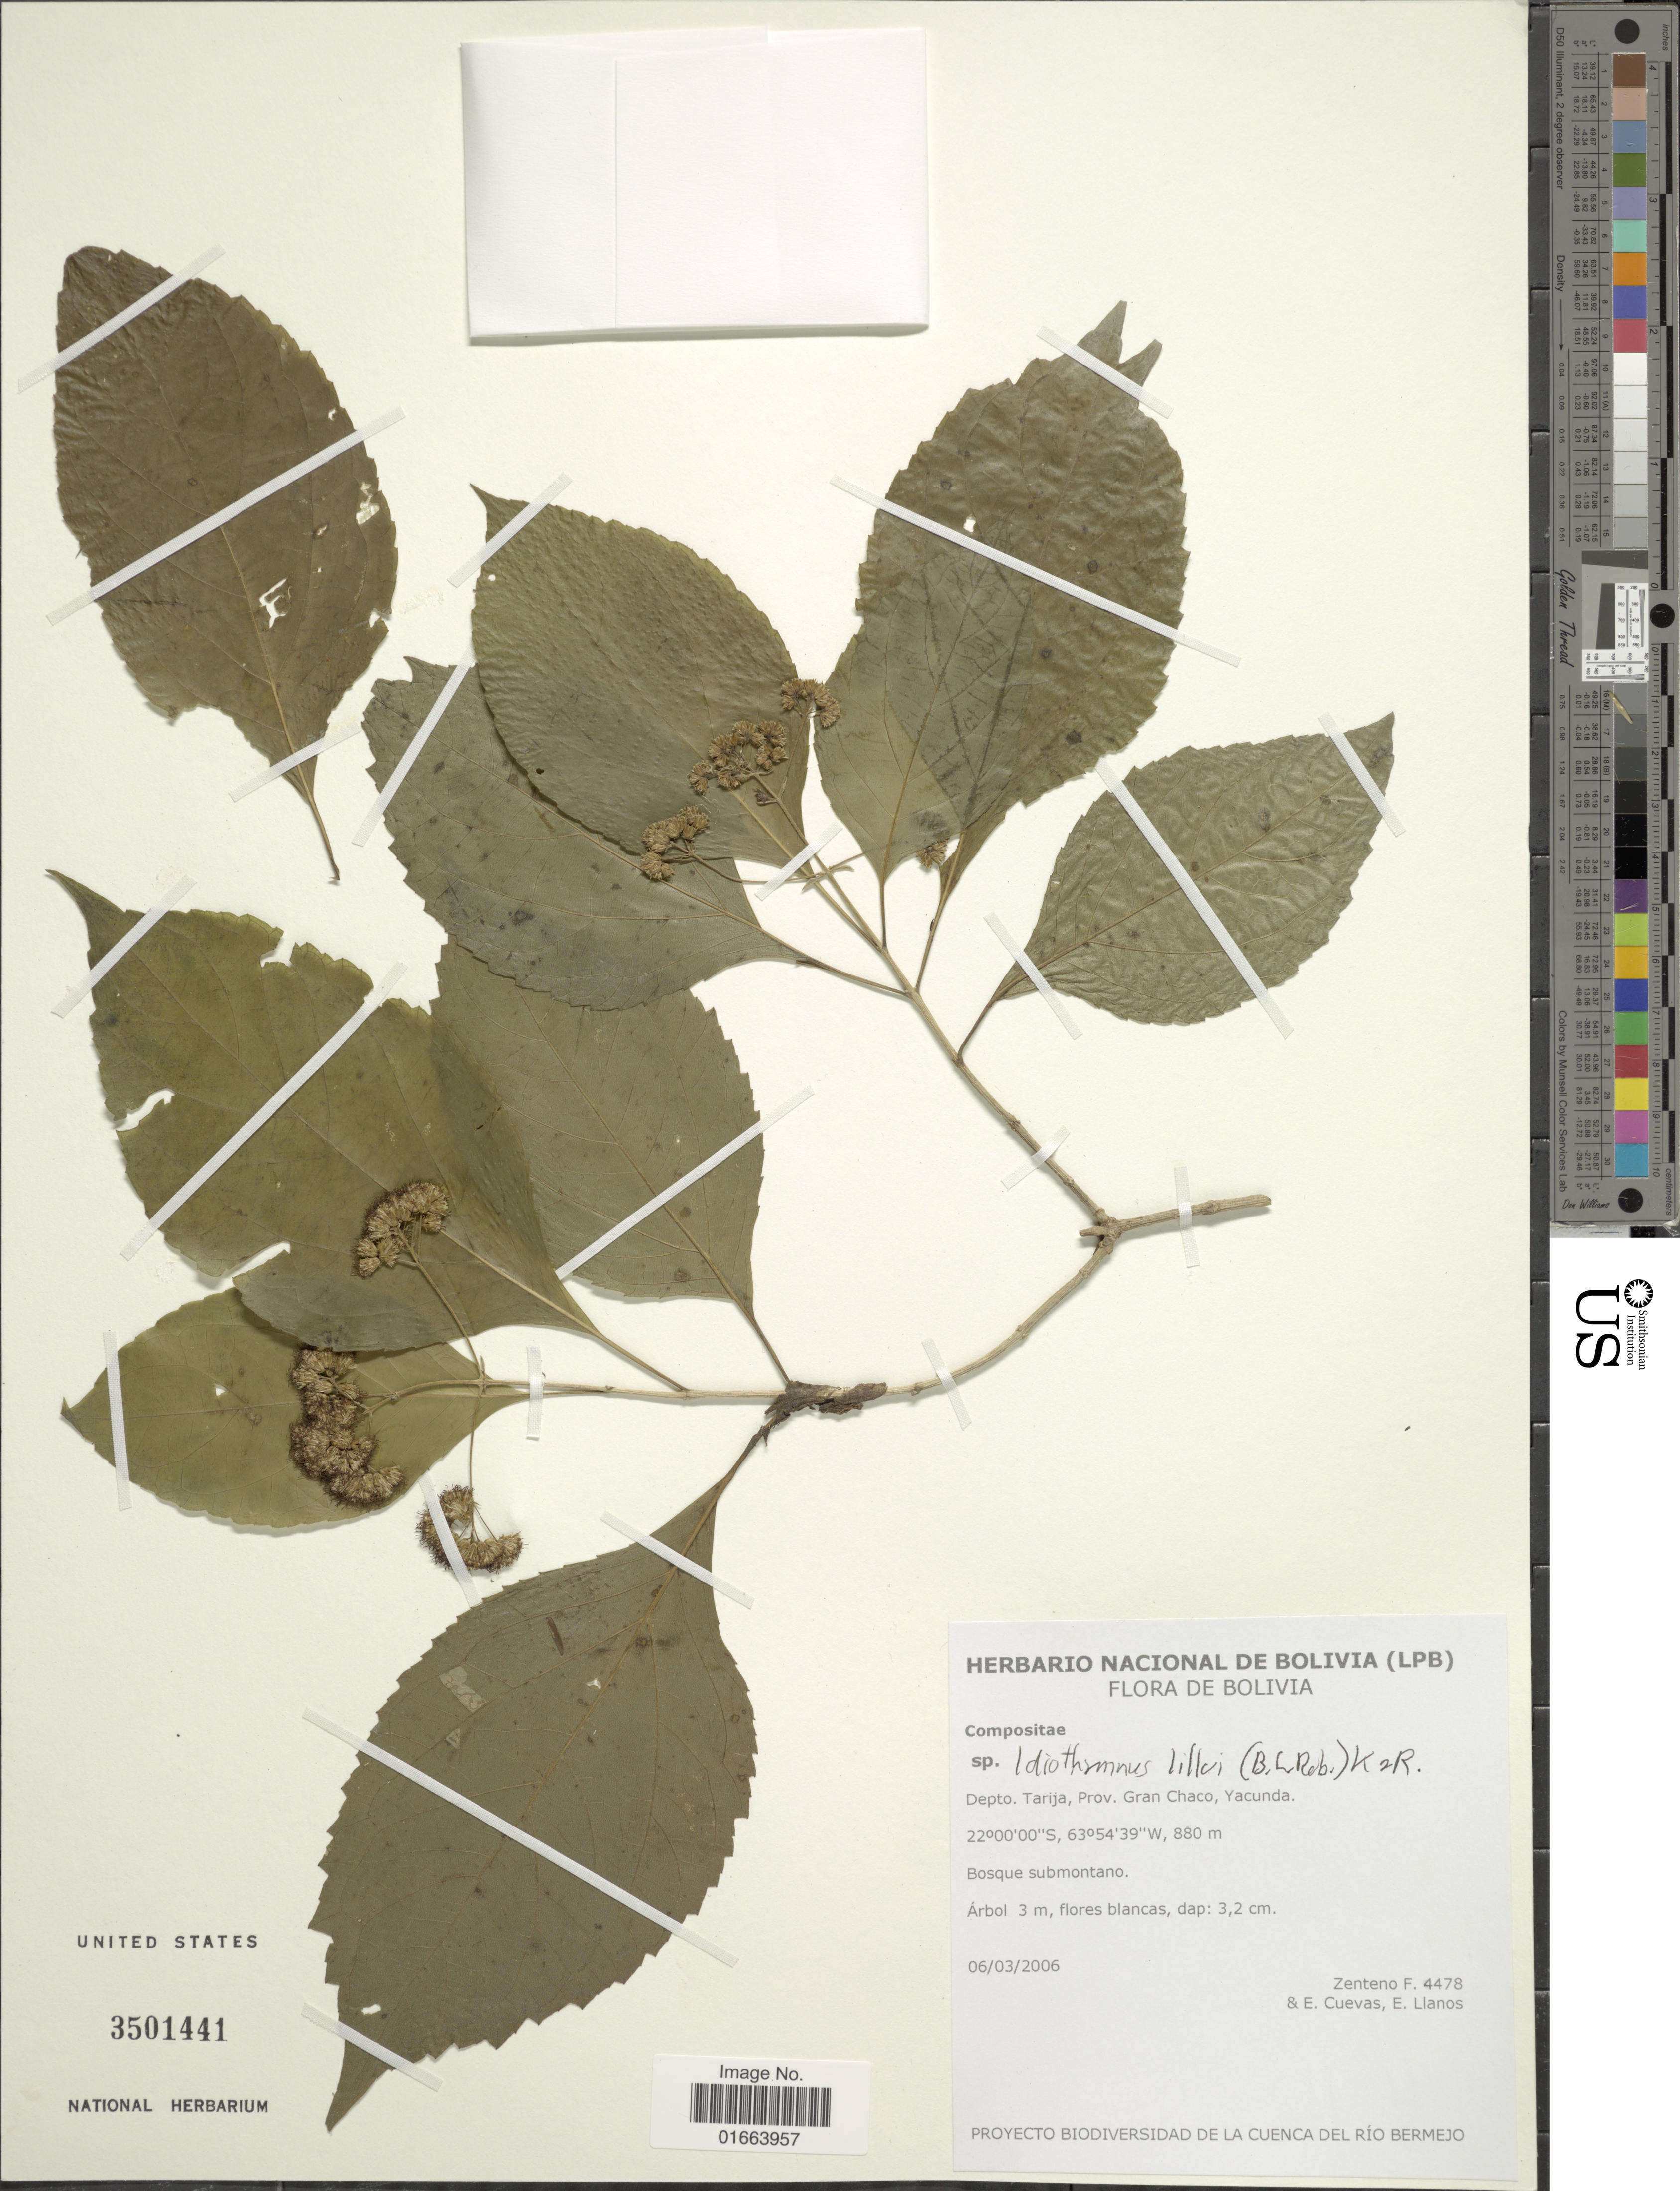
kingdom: Plantae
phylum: Tracheophyta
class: Magnoliopsida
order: Asterales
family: Asteraceae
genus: Idiothamnus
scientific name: Idiothamnus lilloi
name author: (B.L. Rob.) R.M. King & H. Rob.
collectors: F. Zenteno, E. Cuevas & E. Llanos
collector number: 4478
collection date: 2006-03-06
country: Bolivia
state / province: Tarija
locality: Prov. Gran Chaco, Yacunda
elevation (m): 880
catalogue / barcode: US 3501441